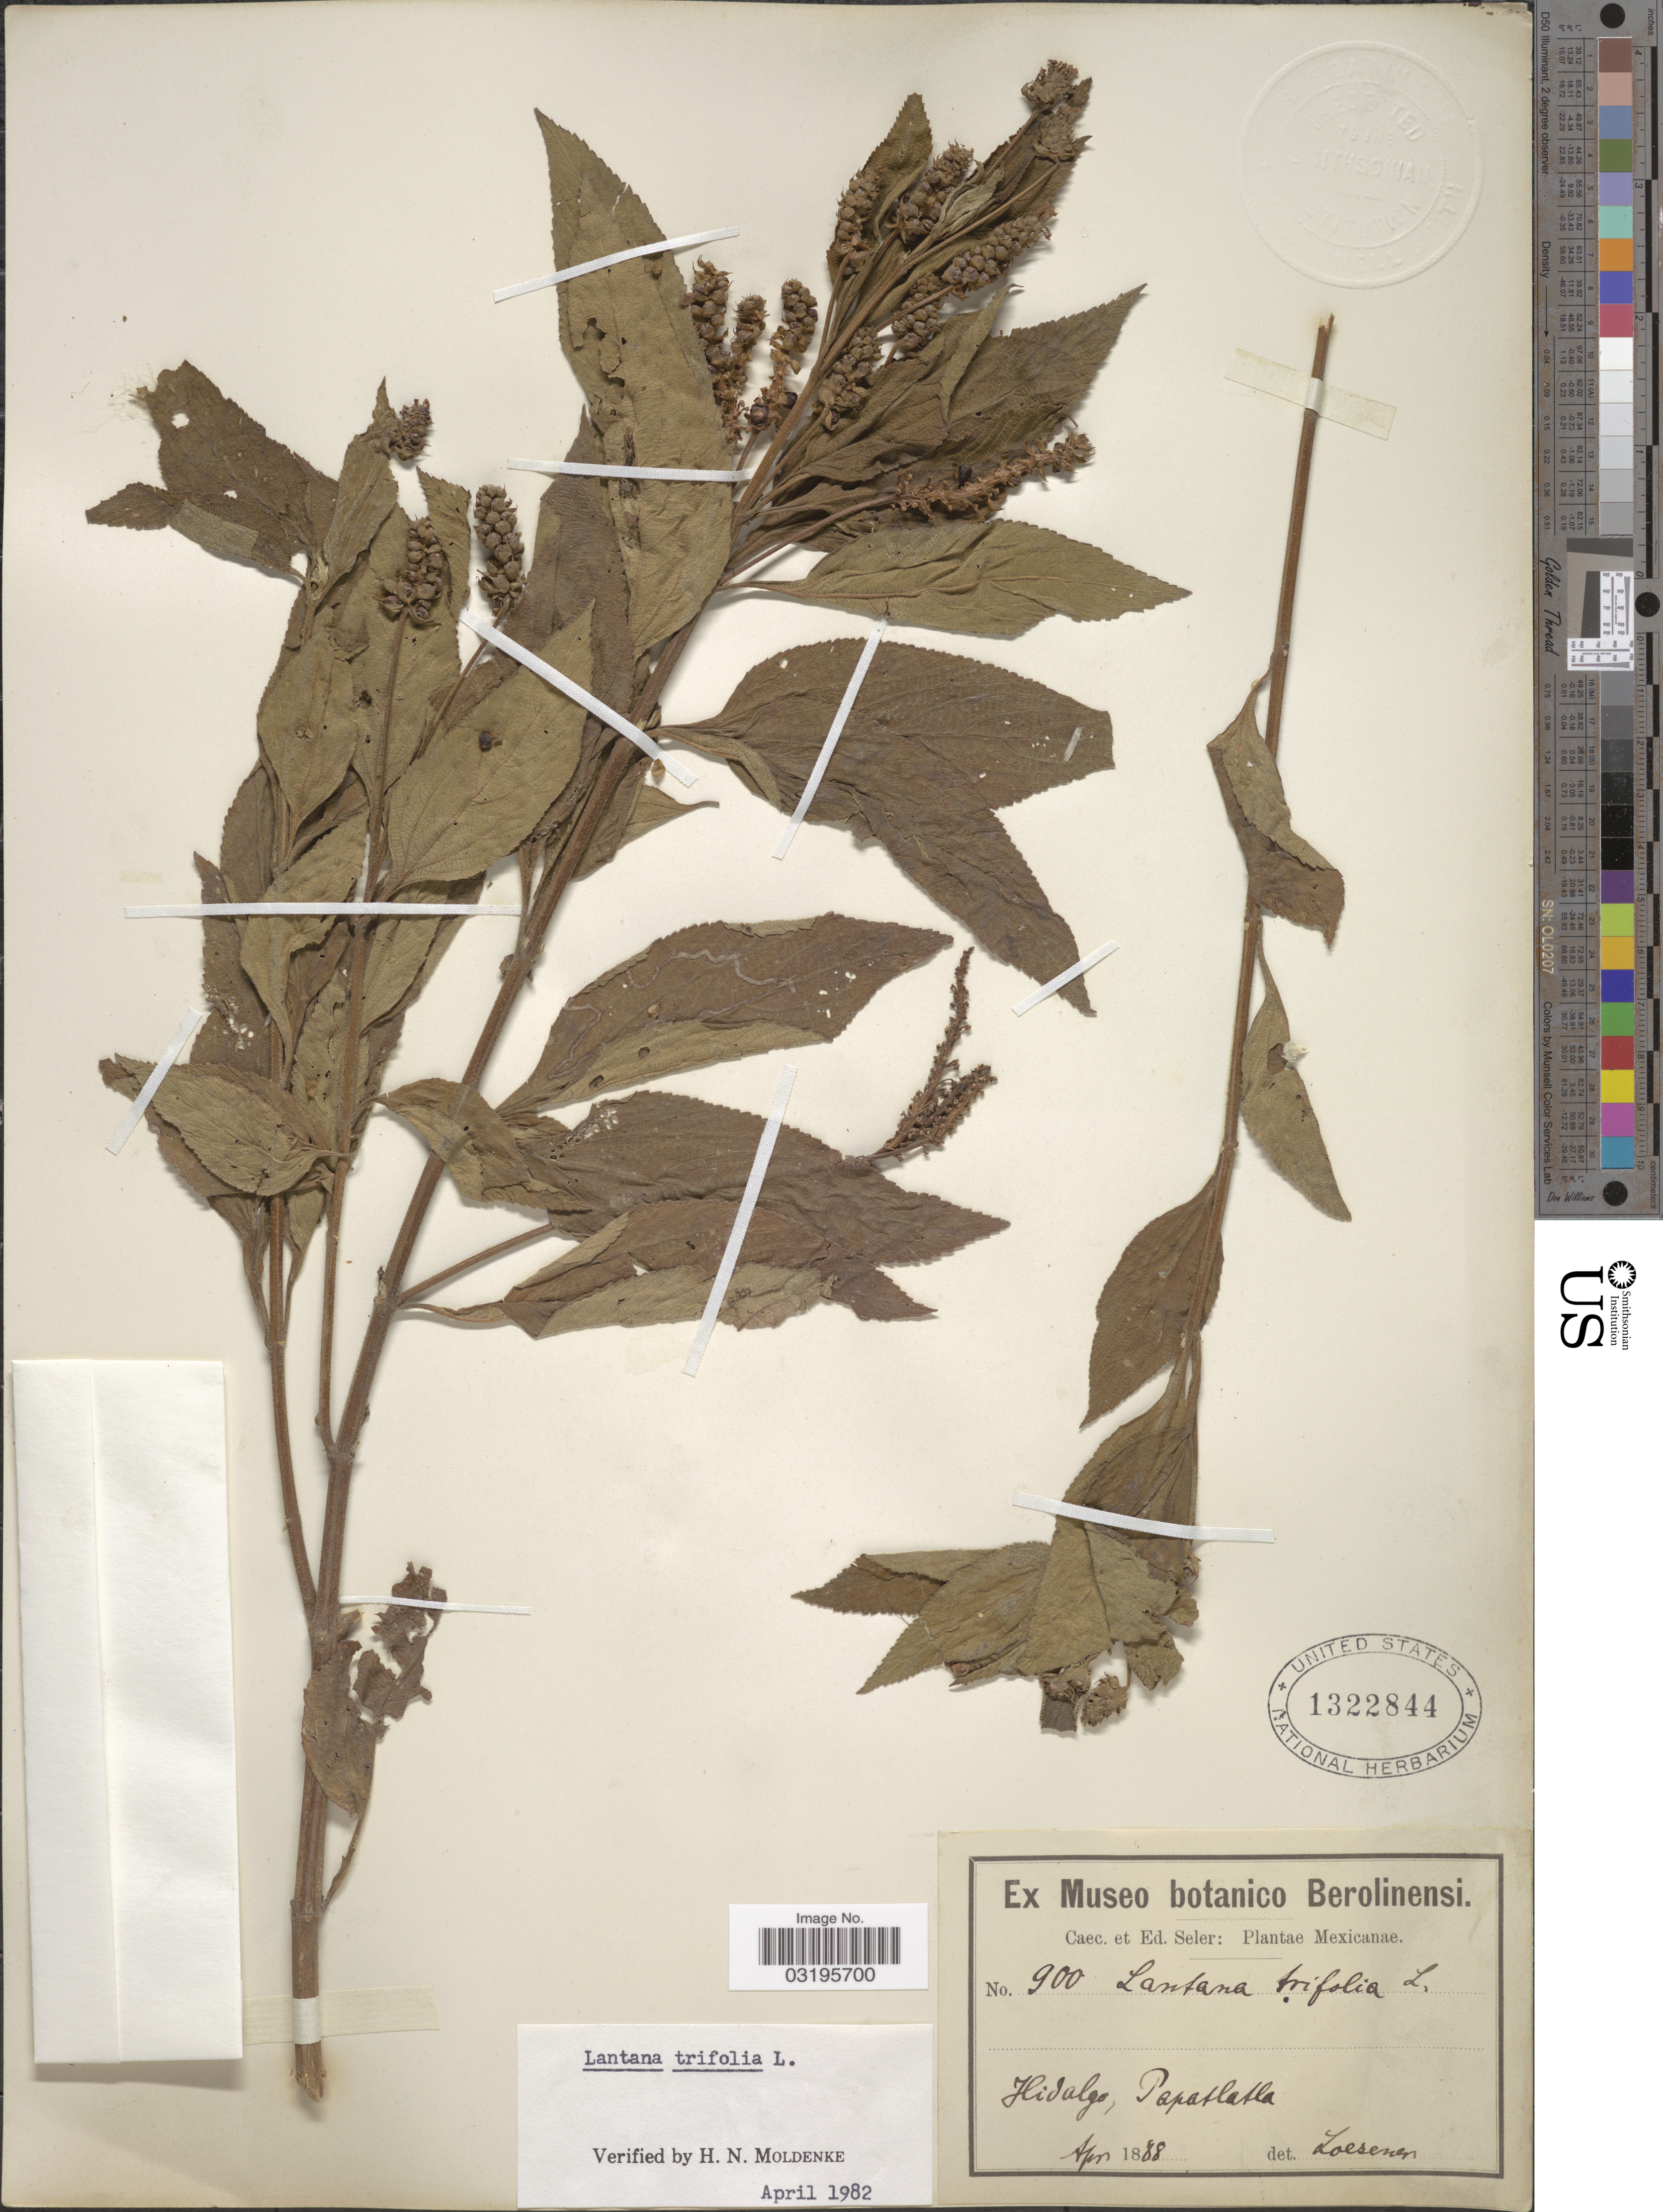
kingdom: Plantae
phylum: Tracheophyta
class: Magnoliopsida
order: Lamiales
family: Verbenaceae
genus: Lantana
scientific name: Lantana trifolia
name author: L.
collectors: C. Seler & E. G. Seler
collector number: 900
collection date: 1888-04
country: Mexico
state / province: Hidalgo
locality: Papatlatla.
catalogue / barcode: US 1322844